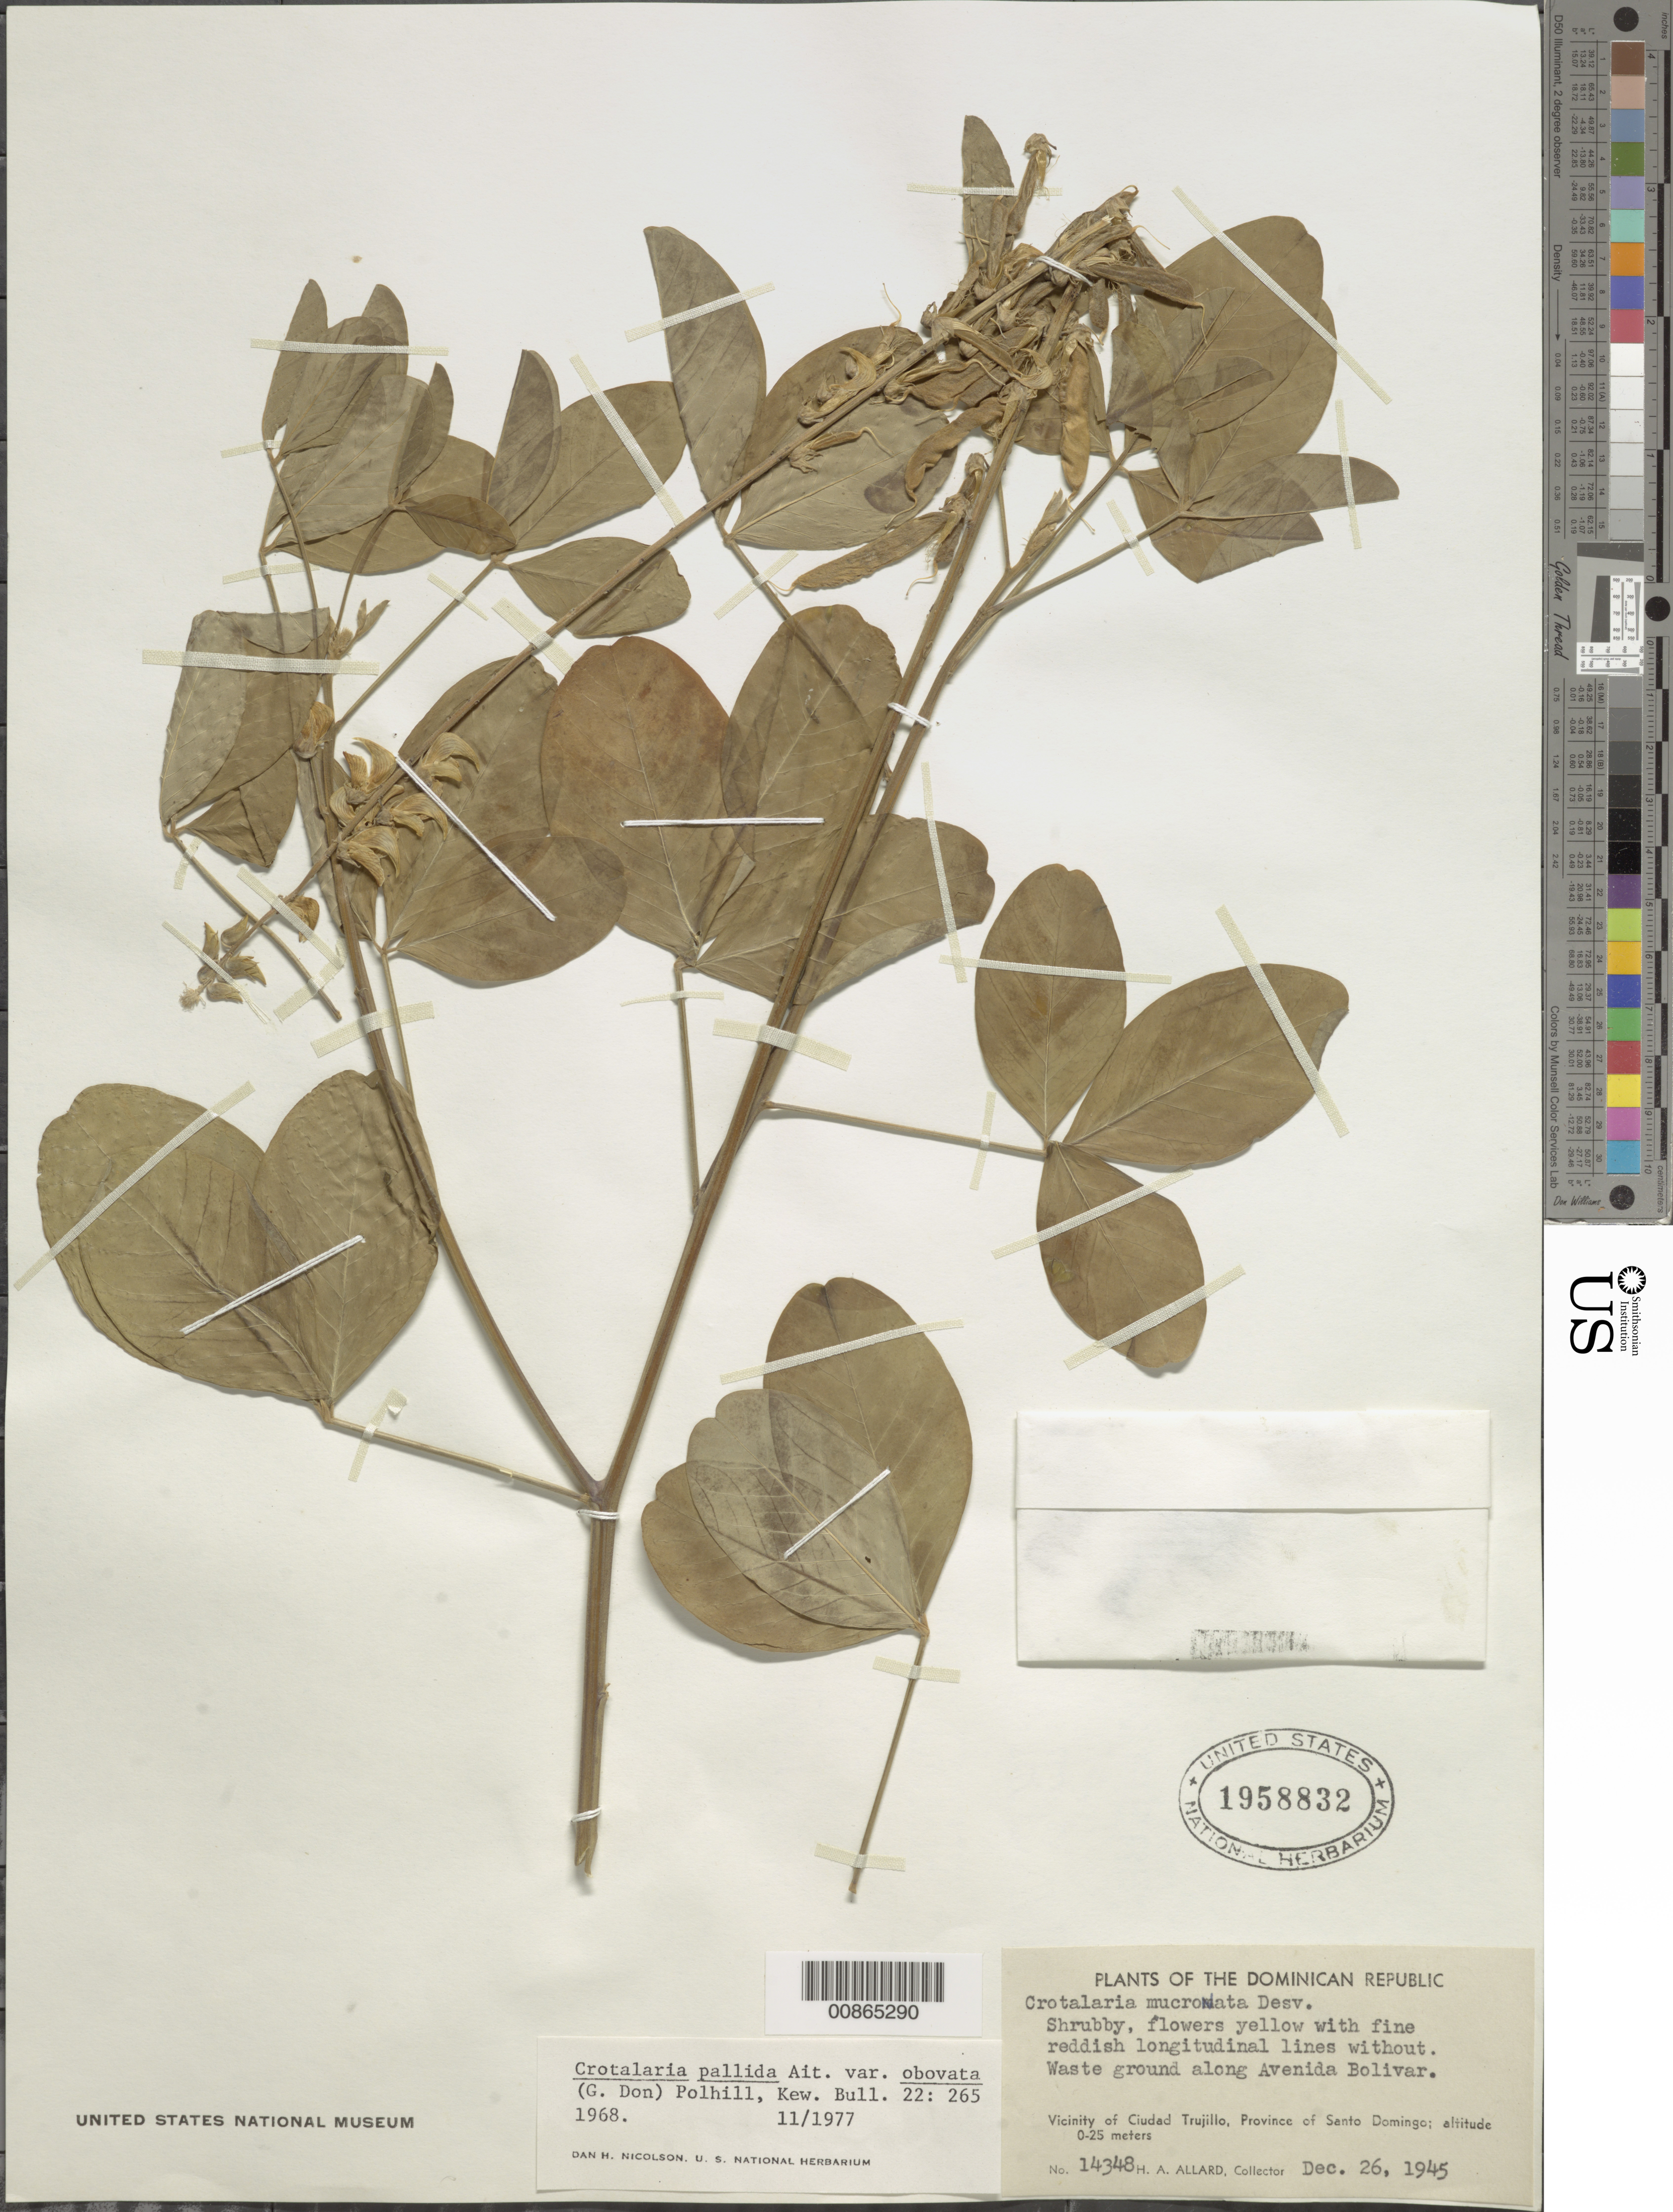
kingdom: Plantae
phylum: Tracheophyta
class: Magnoliopsida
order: Fabales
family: Fabaceae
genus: Crotalaria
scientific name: Crotalaria pallida var. obovata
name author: (G. Don) Polhill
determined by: Nicolson, Dan H.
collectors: H. A. Allard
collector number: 14348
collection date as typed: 26 Dec 1945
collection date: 1945-12-26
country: Dominican Republic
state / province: Distrito Nacional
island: Hispaniola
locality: Vicinity of Ciudad Trujillo, Province of Santo Domingo (obsolete). Waste ground along Avenida Bolivar.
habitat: Waste ground.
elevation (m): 0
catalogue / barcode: US 1958832